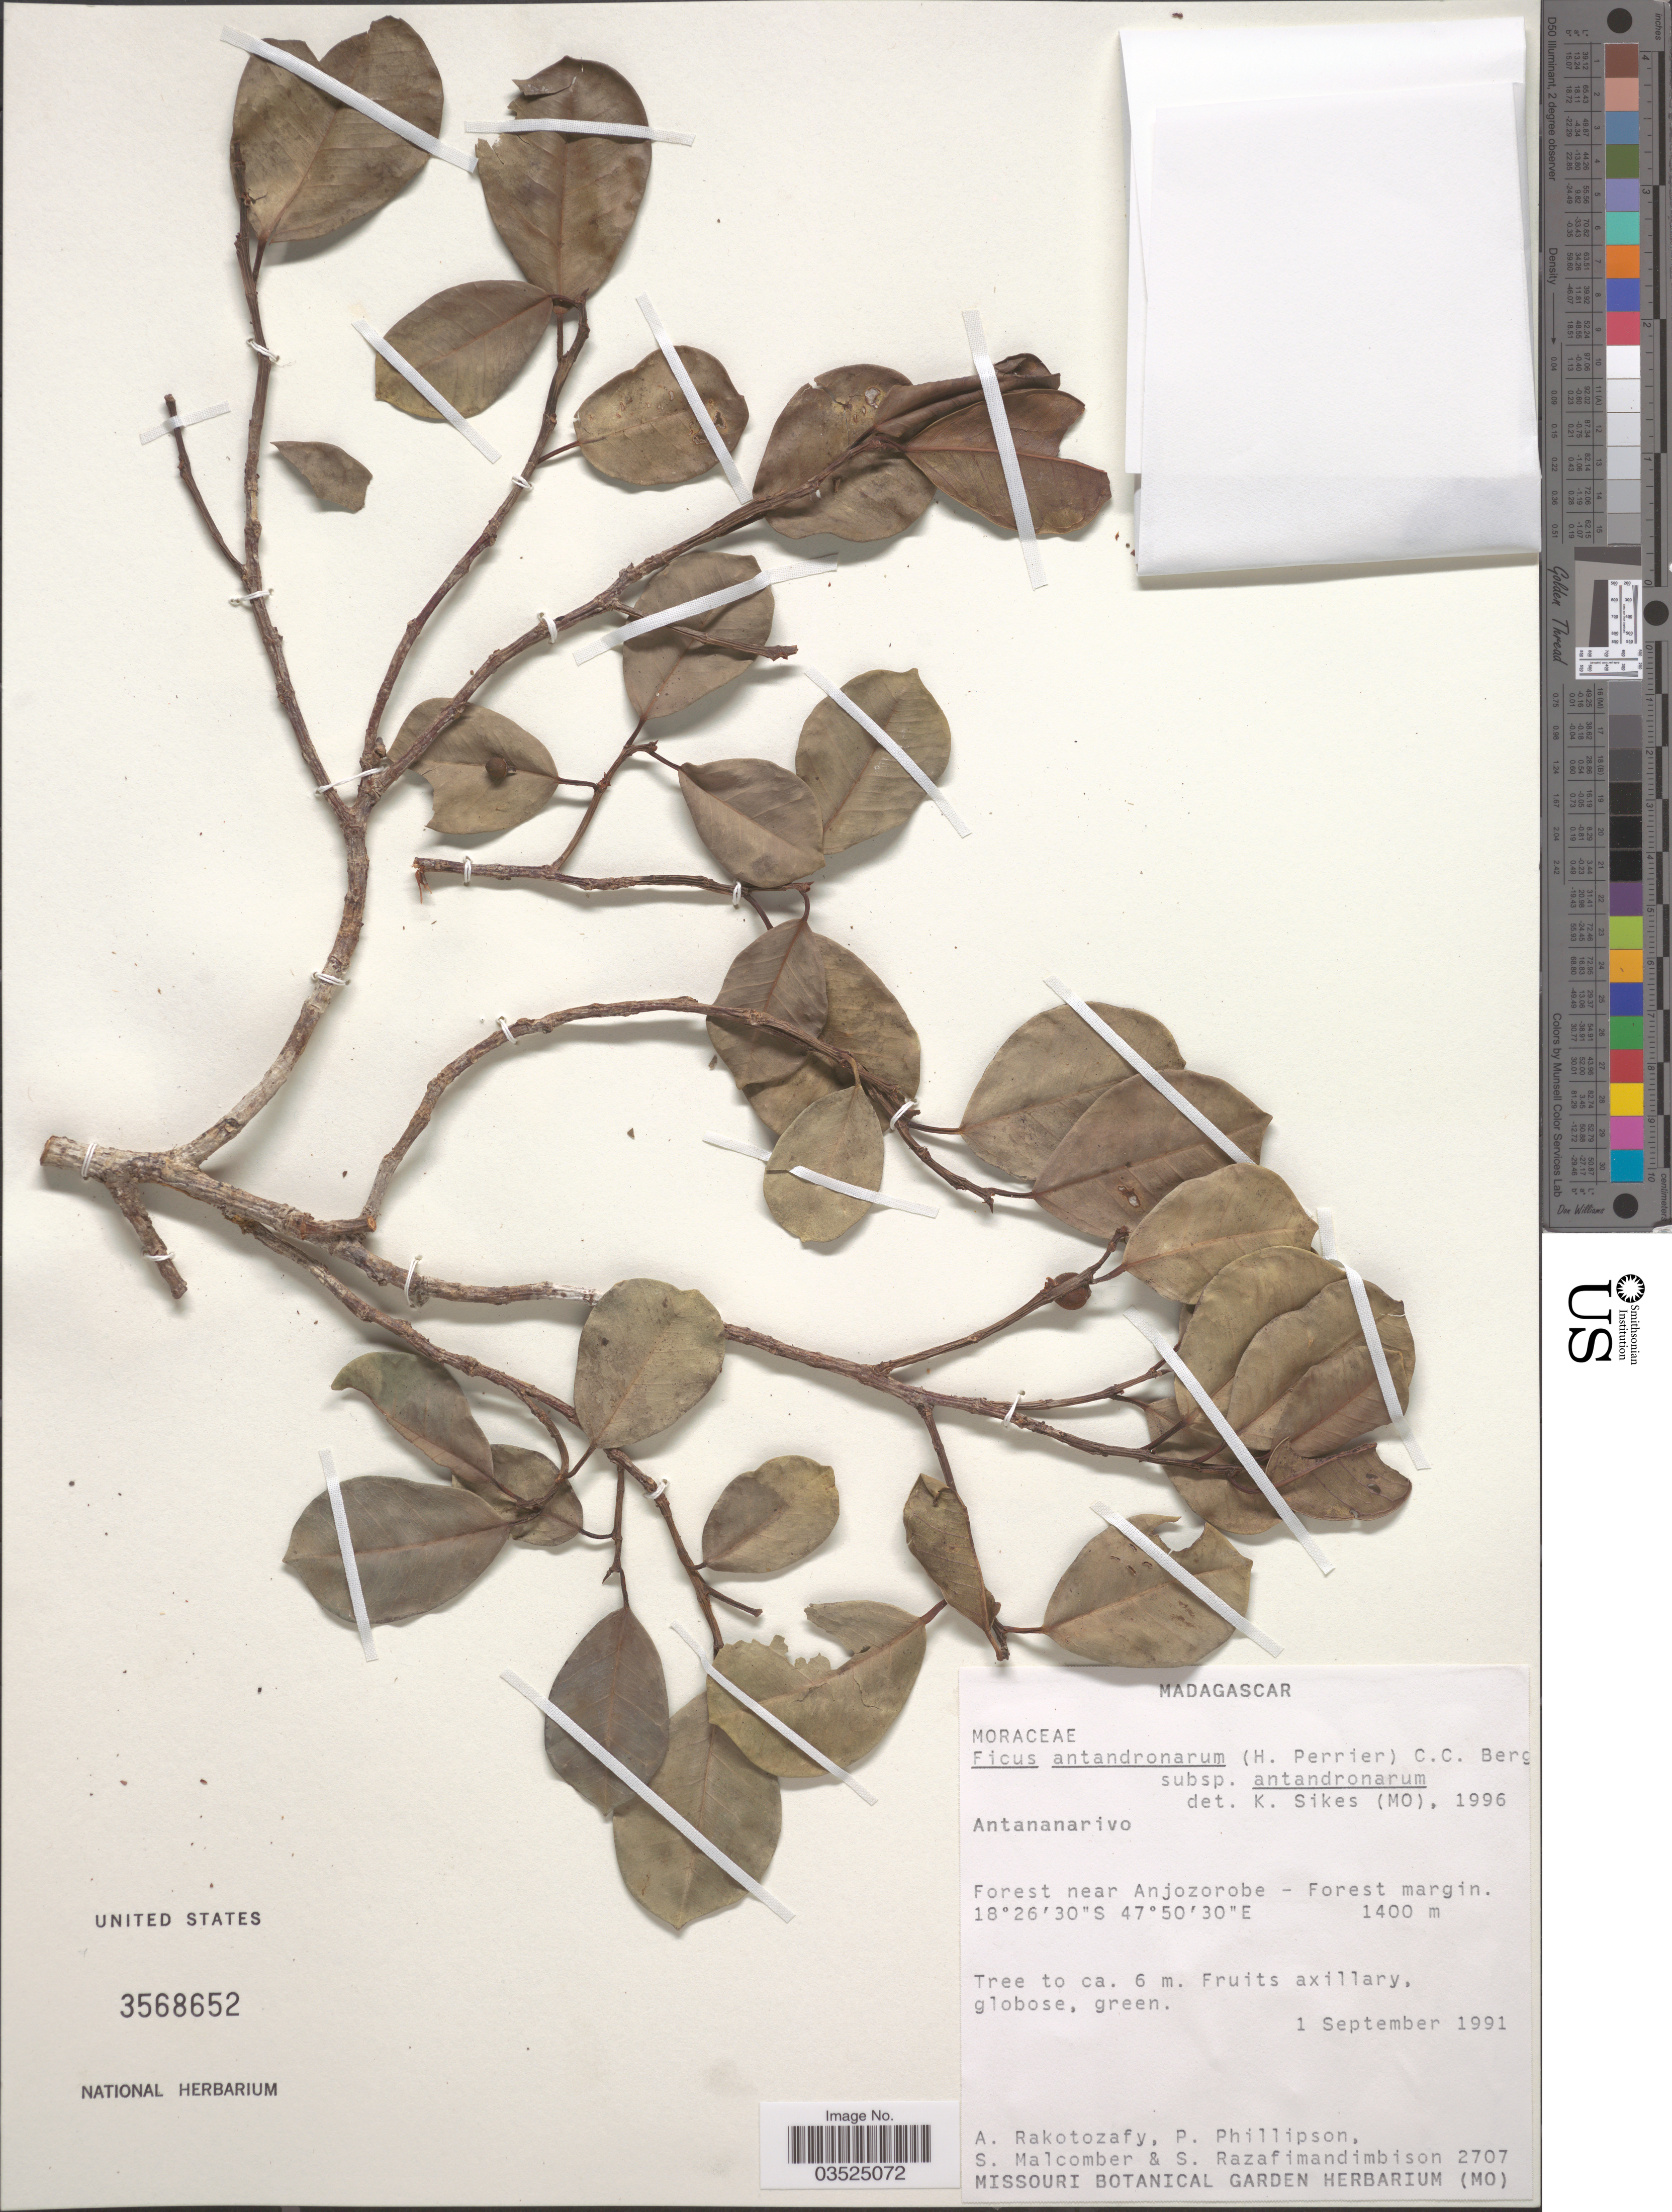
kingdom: Plantae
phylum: Tracheophyta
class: Magnoliopsida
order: Rosales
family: Moraceae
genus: Ficus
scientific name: Ficus antandronarum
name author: (H. Perrier) C.C. Berg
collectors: A. Rakotozafy, P. B. Phillipson, S. T. Malcomber & S. G. Razafimandimbison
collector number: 2707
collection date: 1991-09-01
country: Madagascar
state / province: Analamanga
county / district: Anjozorobe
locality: Forest near Anjozorobe - Forest margin.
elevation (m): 1400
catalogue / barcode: US 3568652